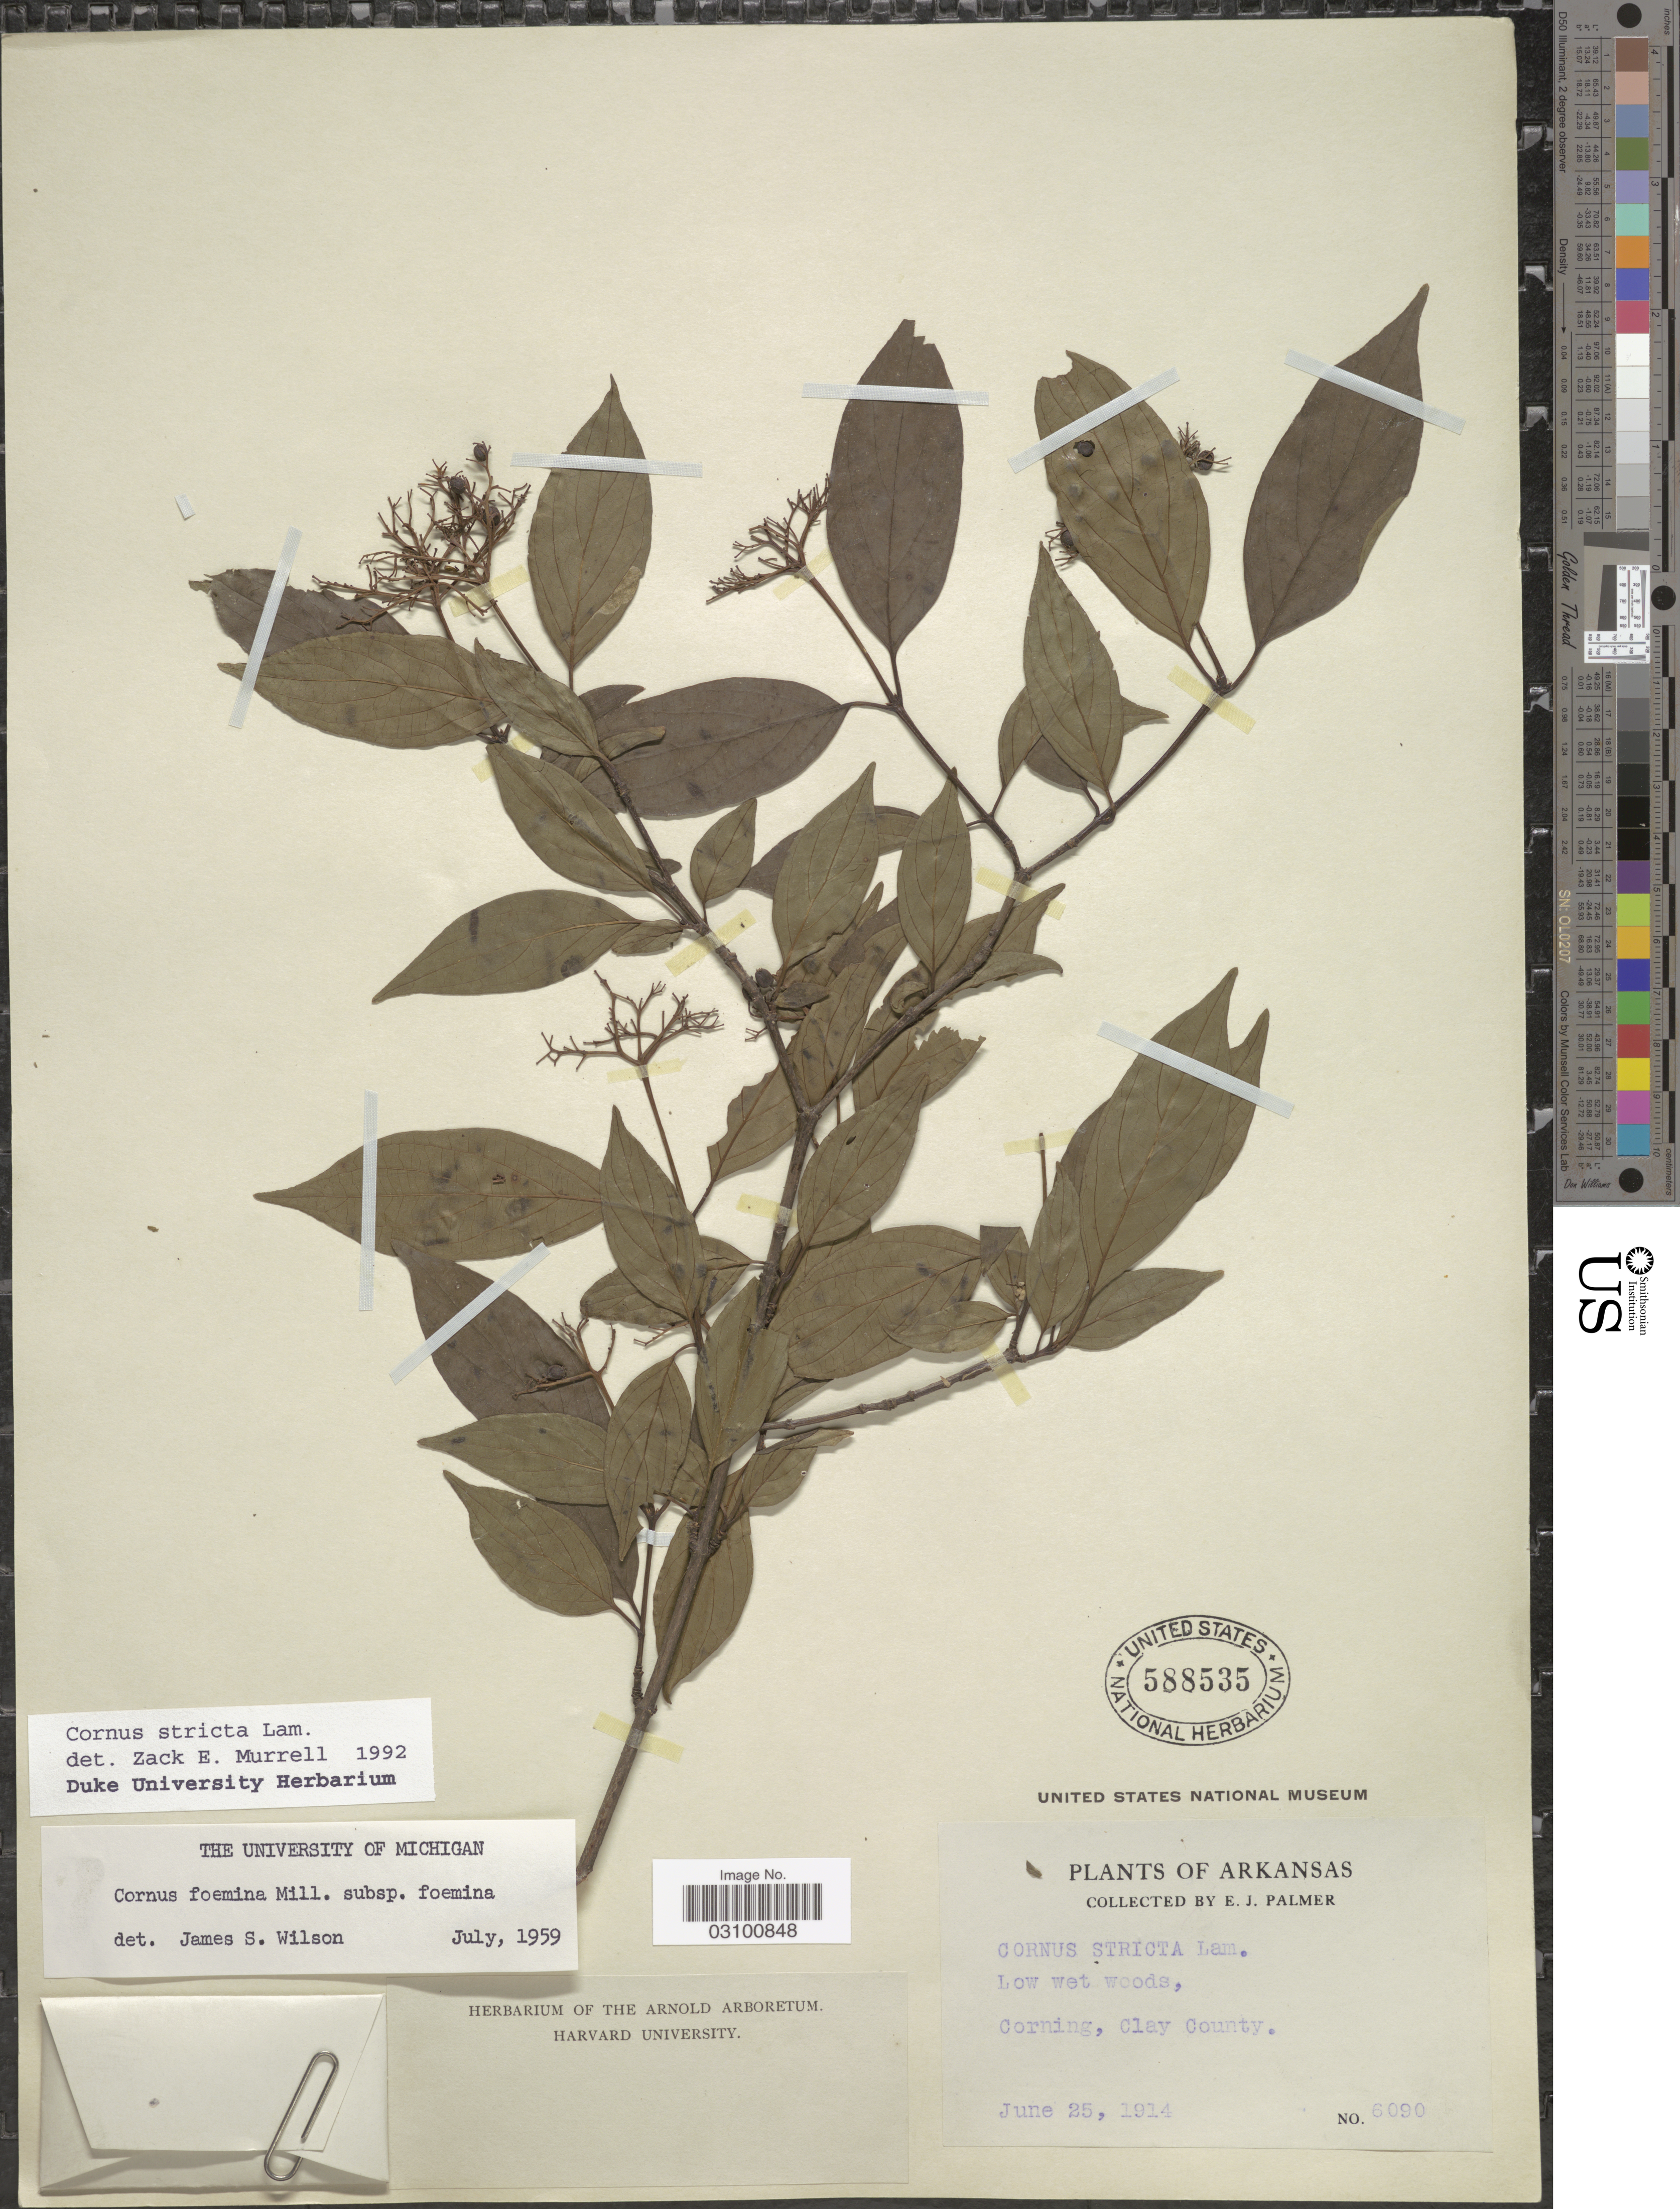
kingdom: Plantae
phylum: Tracheophyta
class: Magnoliopsida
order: Cornales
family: Cornaceae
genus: Cornus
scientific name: Cornus stricta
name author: Lam.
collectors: E. J. Palmer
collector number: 6090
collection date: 1914-06-25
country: United States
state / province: Arkansas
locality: Corning, Clay County.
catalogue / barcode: US 588535